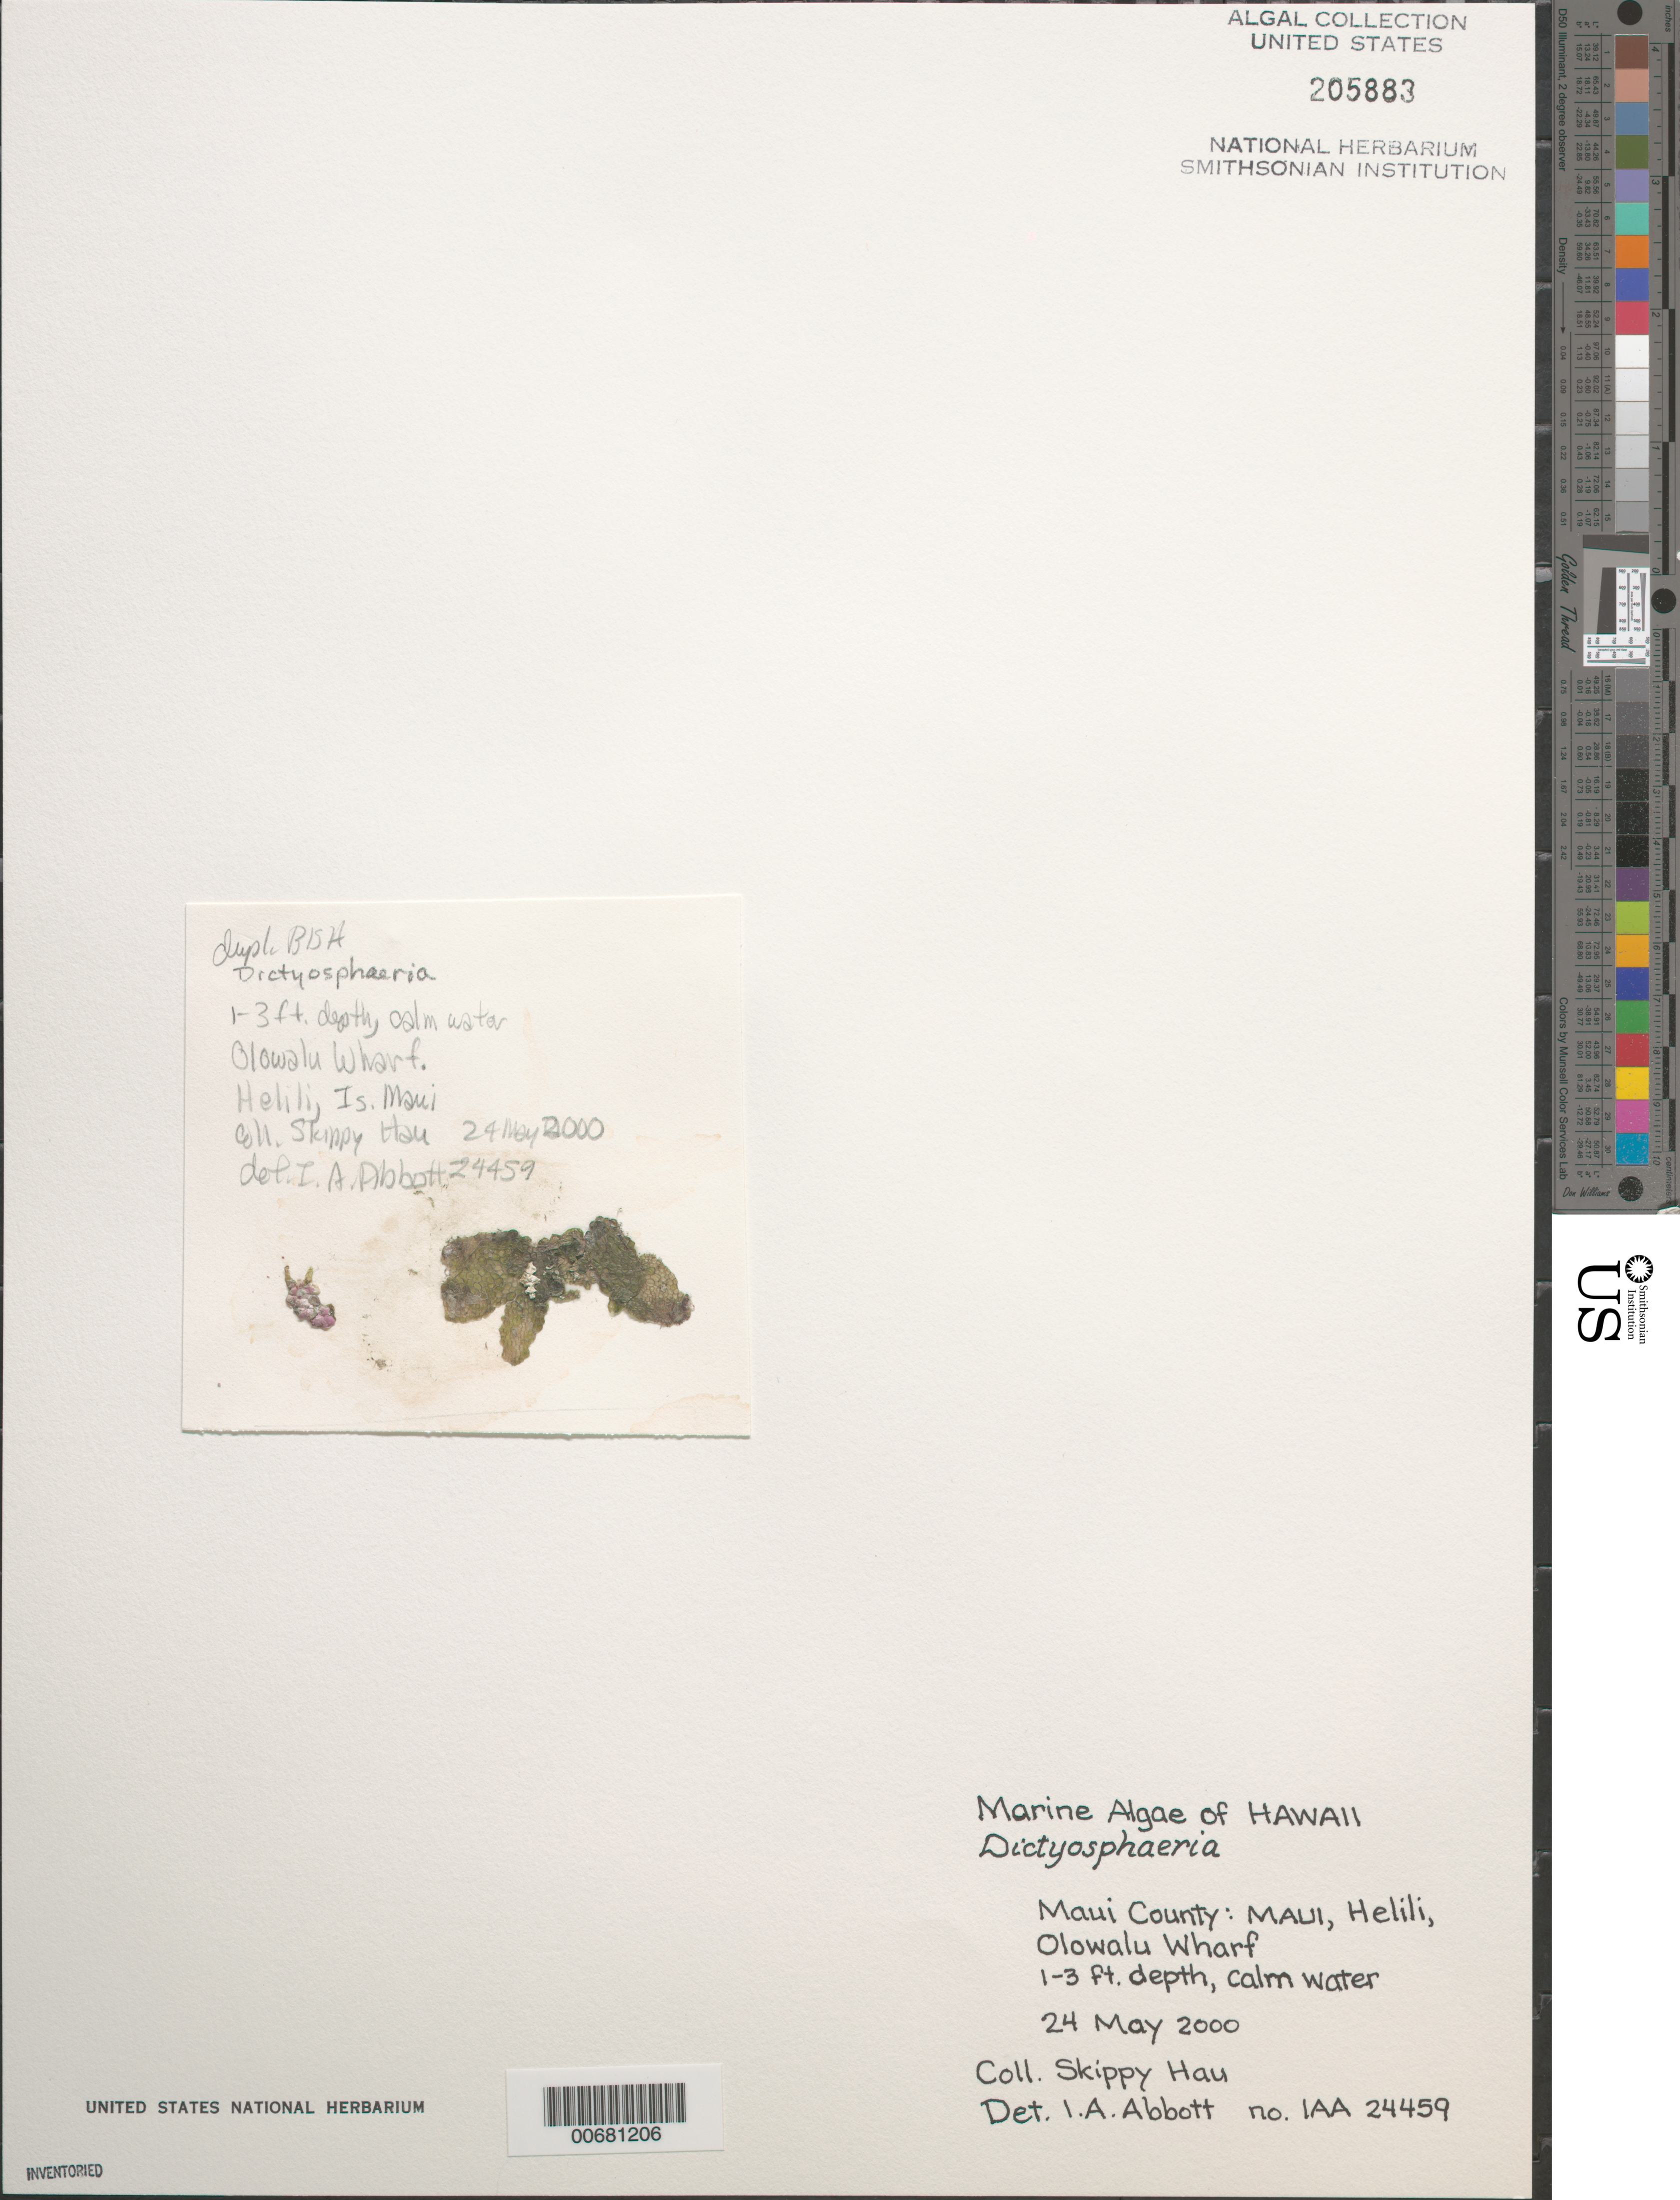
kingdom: Plantae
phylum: Chlorophyta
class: Ulvophyceae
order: Siphonocladales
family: Siphonocladaceae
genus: Dictyosphaeria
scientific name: Dictyosphaeria sp.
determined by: Abbott, Isabella A.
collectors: S. Hau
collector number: IAA 24459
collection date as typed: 24 May 2000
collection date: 2000-05-24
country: United States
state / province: Hawaii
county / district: Maui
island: Maui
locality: Hekili, old Olowalu Wharf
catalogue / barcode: US 205883